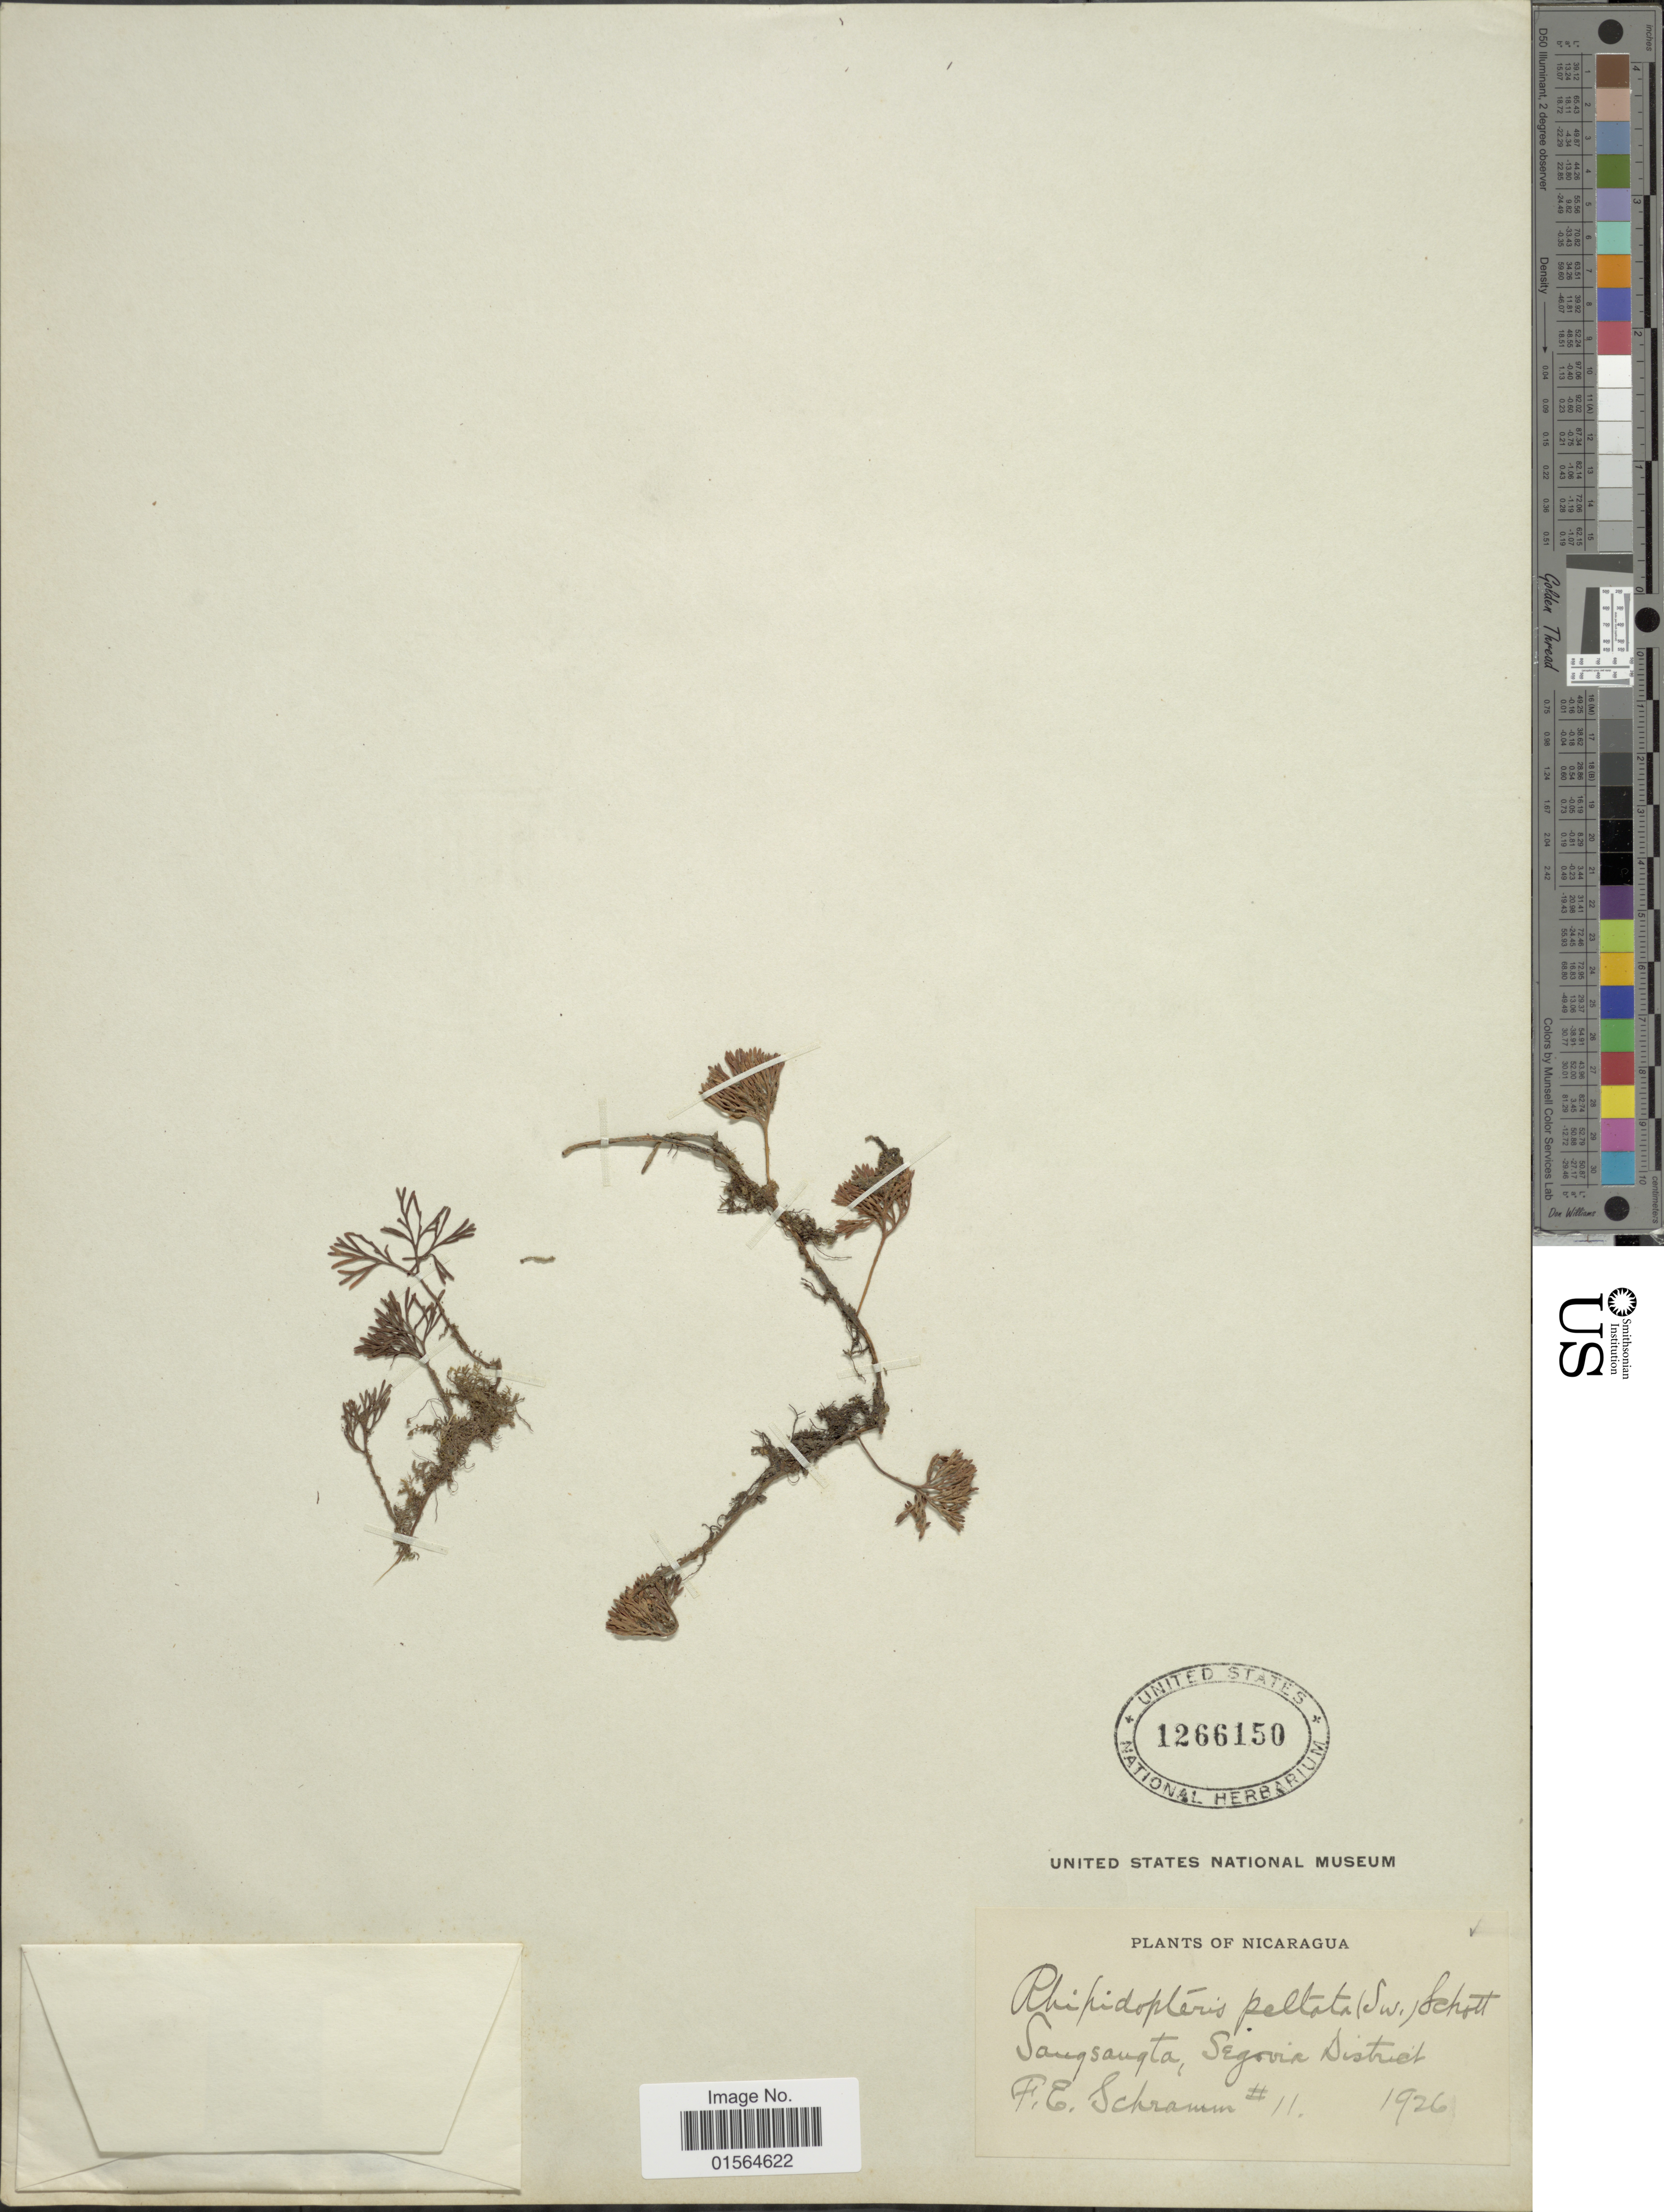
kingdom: Plantae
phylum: Tracheophyta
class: Polypodiopsida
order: Polypodiales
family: Dryopteridaceae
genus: Elaphoglossum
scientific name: Elaphoglossum peltatum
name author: (Sw.) Urb.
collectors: F. E. Schramm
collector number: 11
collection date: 1926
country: Nicaragua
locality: Sanfsangta, Segovia District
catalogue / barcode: US 1266150